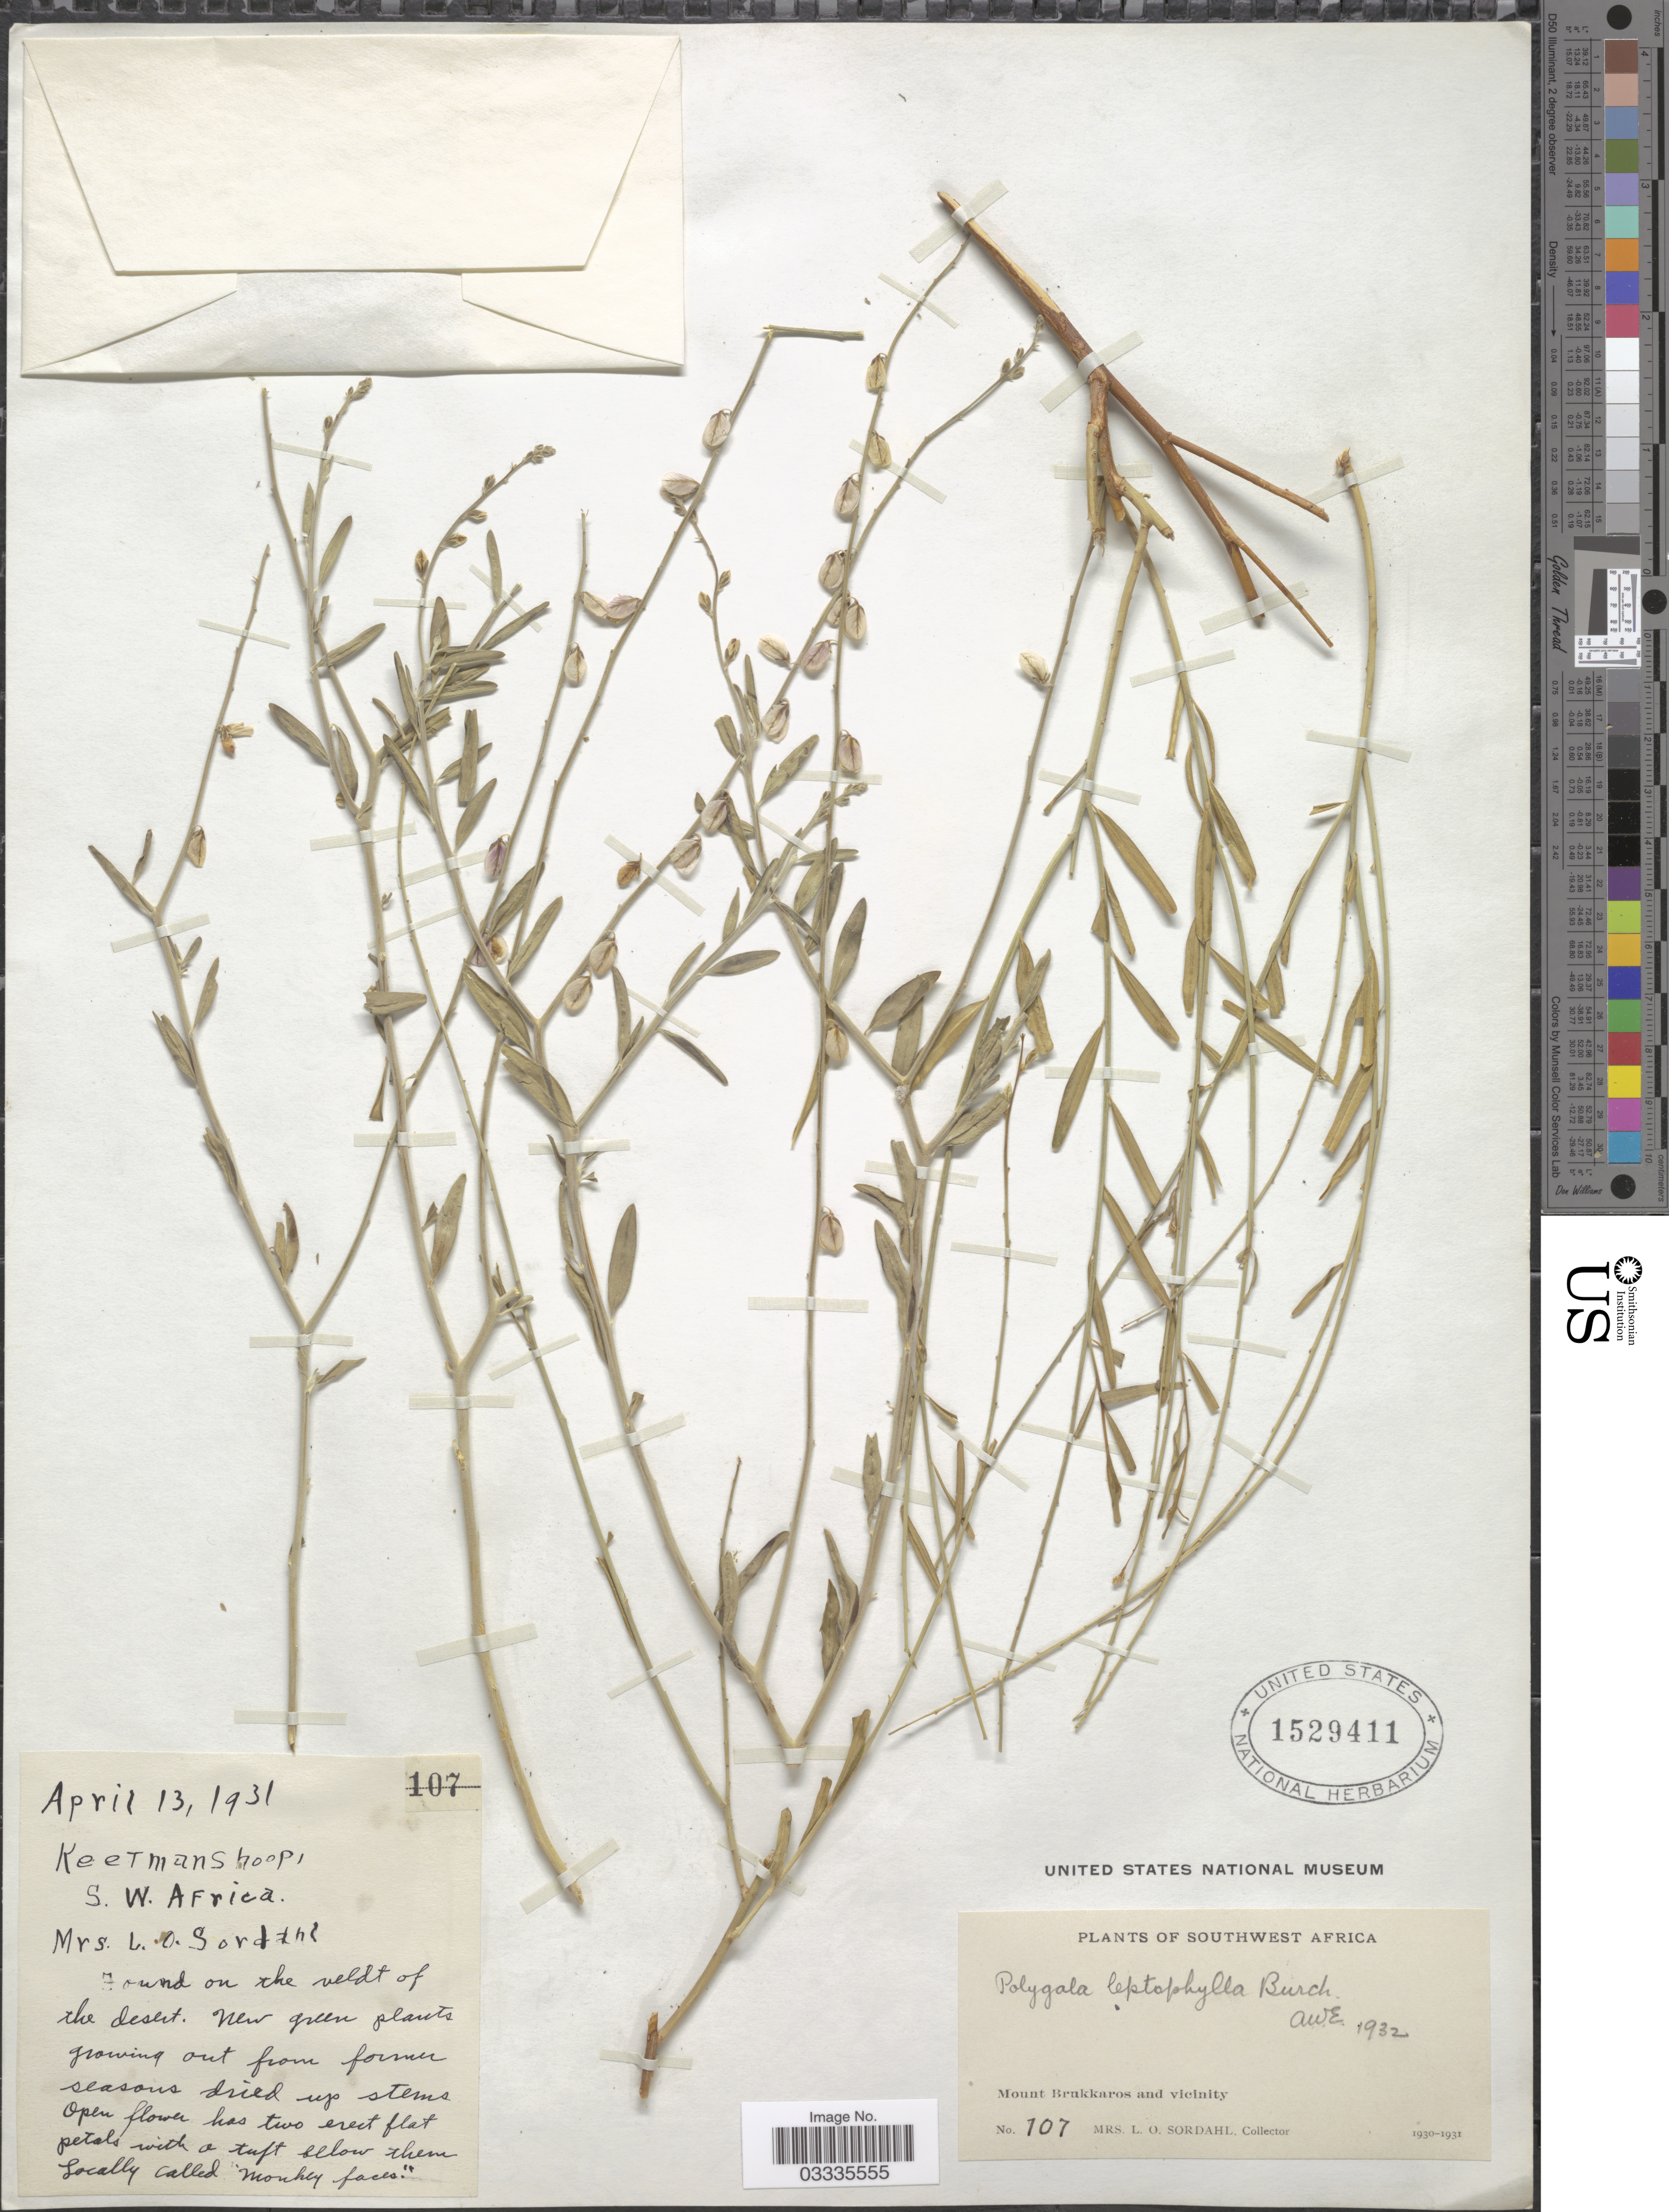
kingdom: Plantae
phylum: Tracheophyta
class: Magnoliopsida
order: Fabales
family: Polygalaceae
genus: Polygala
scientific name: Polygala leptophylla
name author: Burch.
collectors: L. Sordahl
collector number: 07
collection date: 1931-04-13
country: Namibia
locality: Southwest Africa. Mount Brukkaros and vicinity.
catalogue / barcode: US 1529411